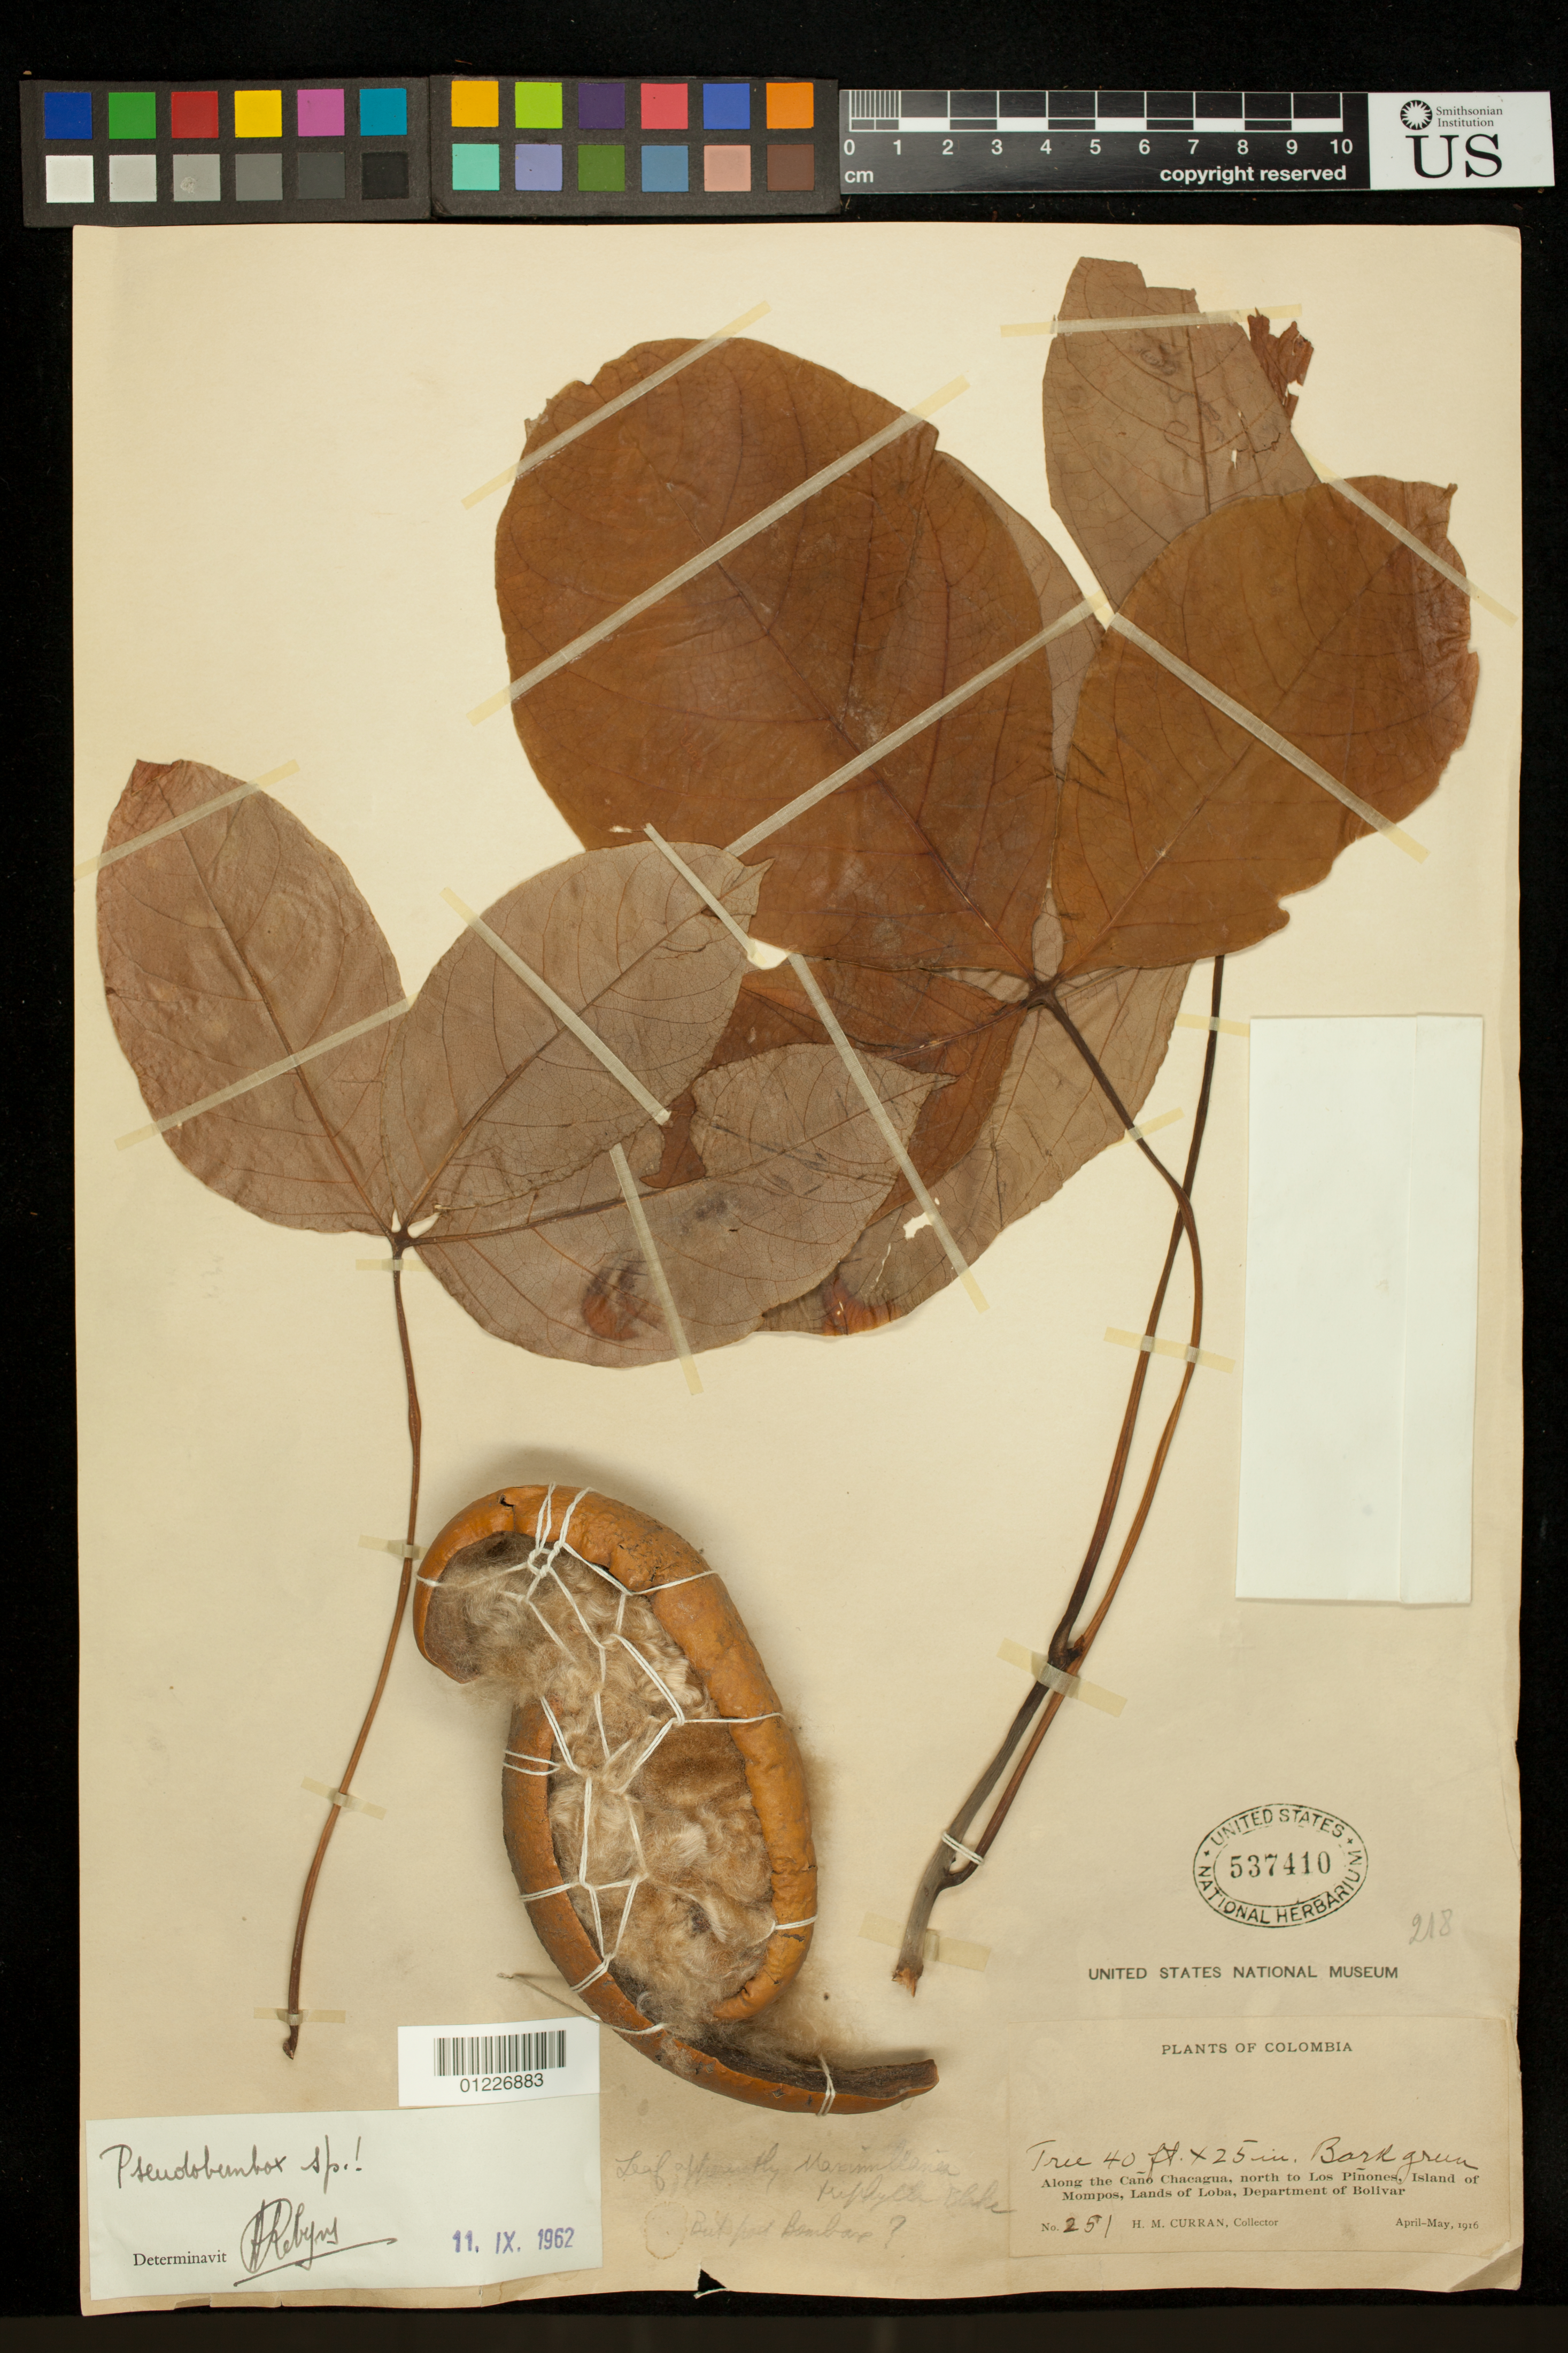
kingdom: Plantae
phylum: Tracheophyta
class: Magnoliopsida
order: Malvales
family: Malvaceae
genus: Pseudobombax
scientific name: Pseudobombax sp.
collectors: H. M. Curran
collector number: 251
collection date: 1916-04/1916-05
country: Colombia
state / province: Bolívar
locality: Along the Cano Chacagua, north to Los Pinones, Island of Mompos, Lands of Loba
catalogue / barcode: US 537410